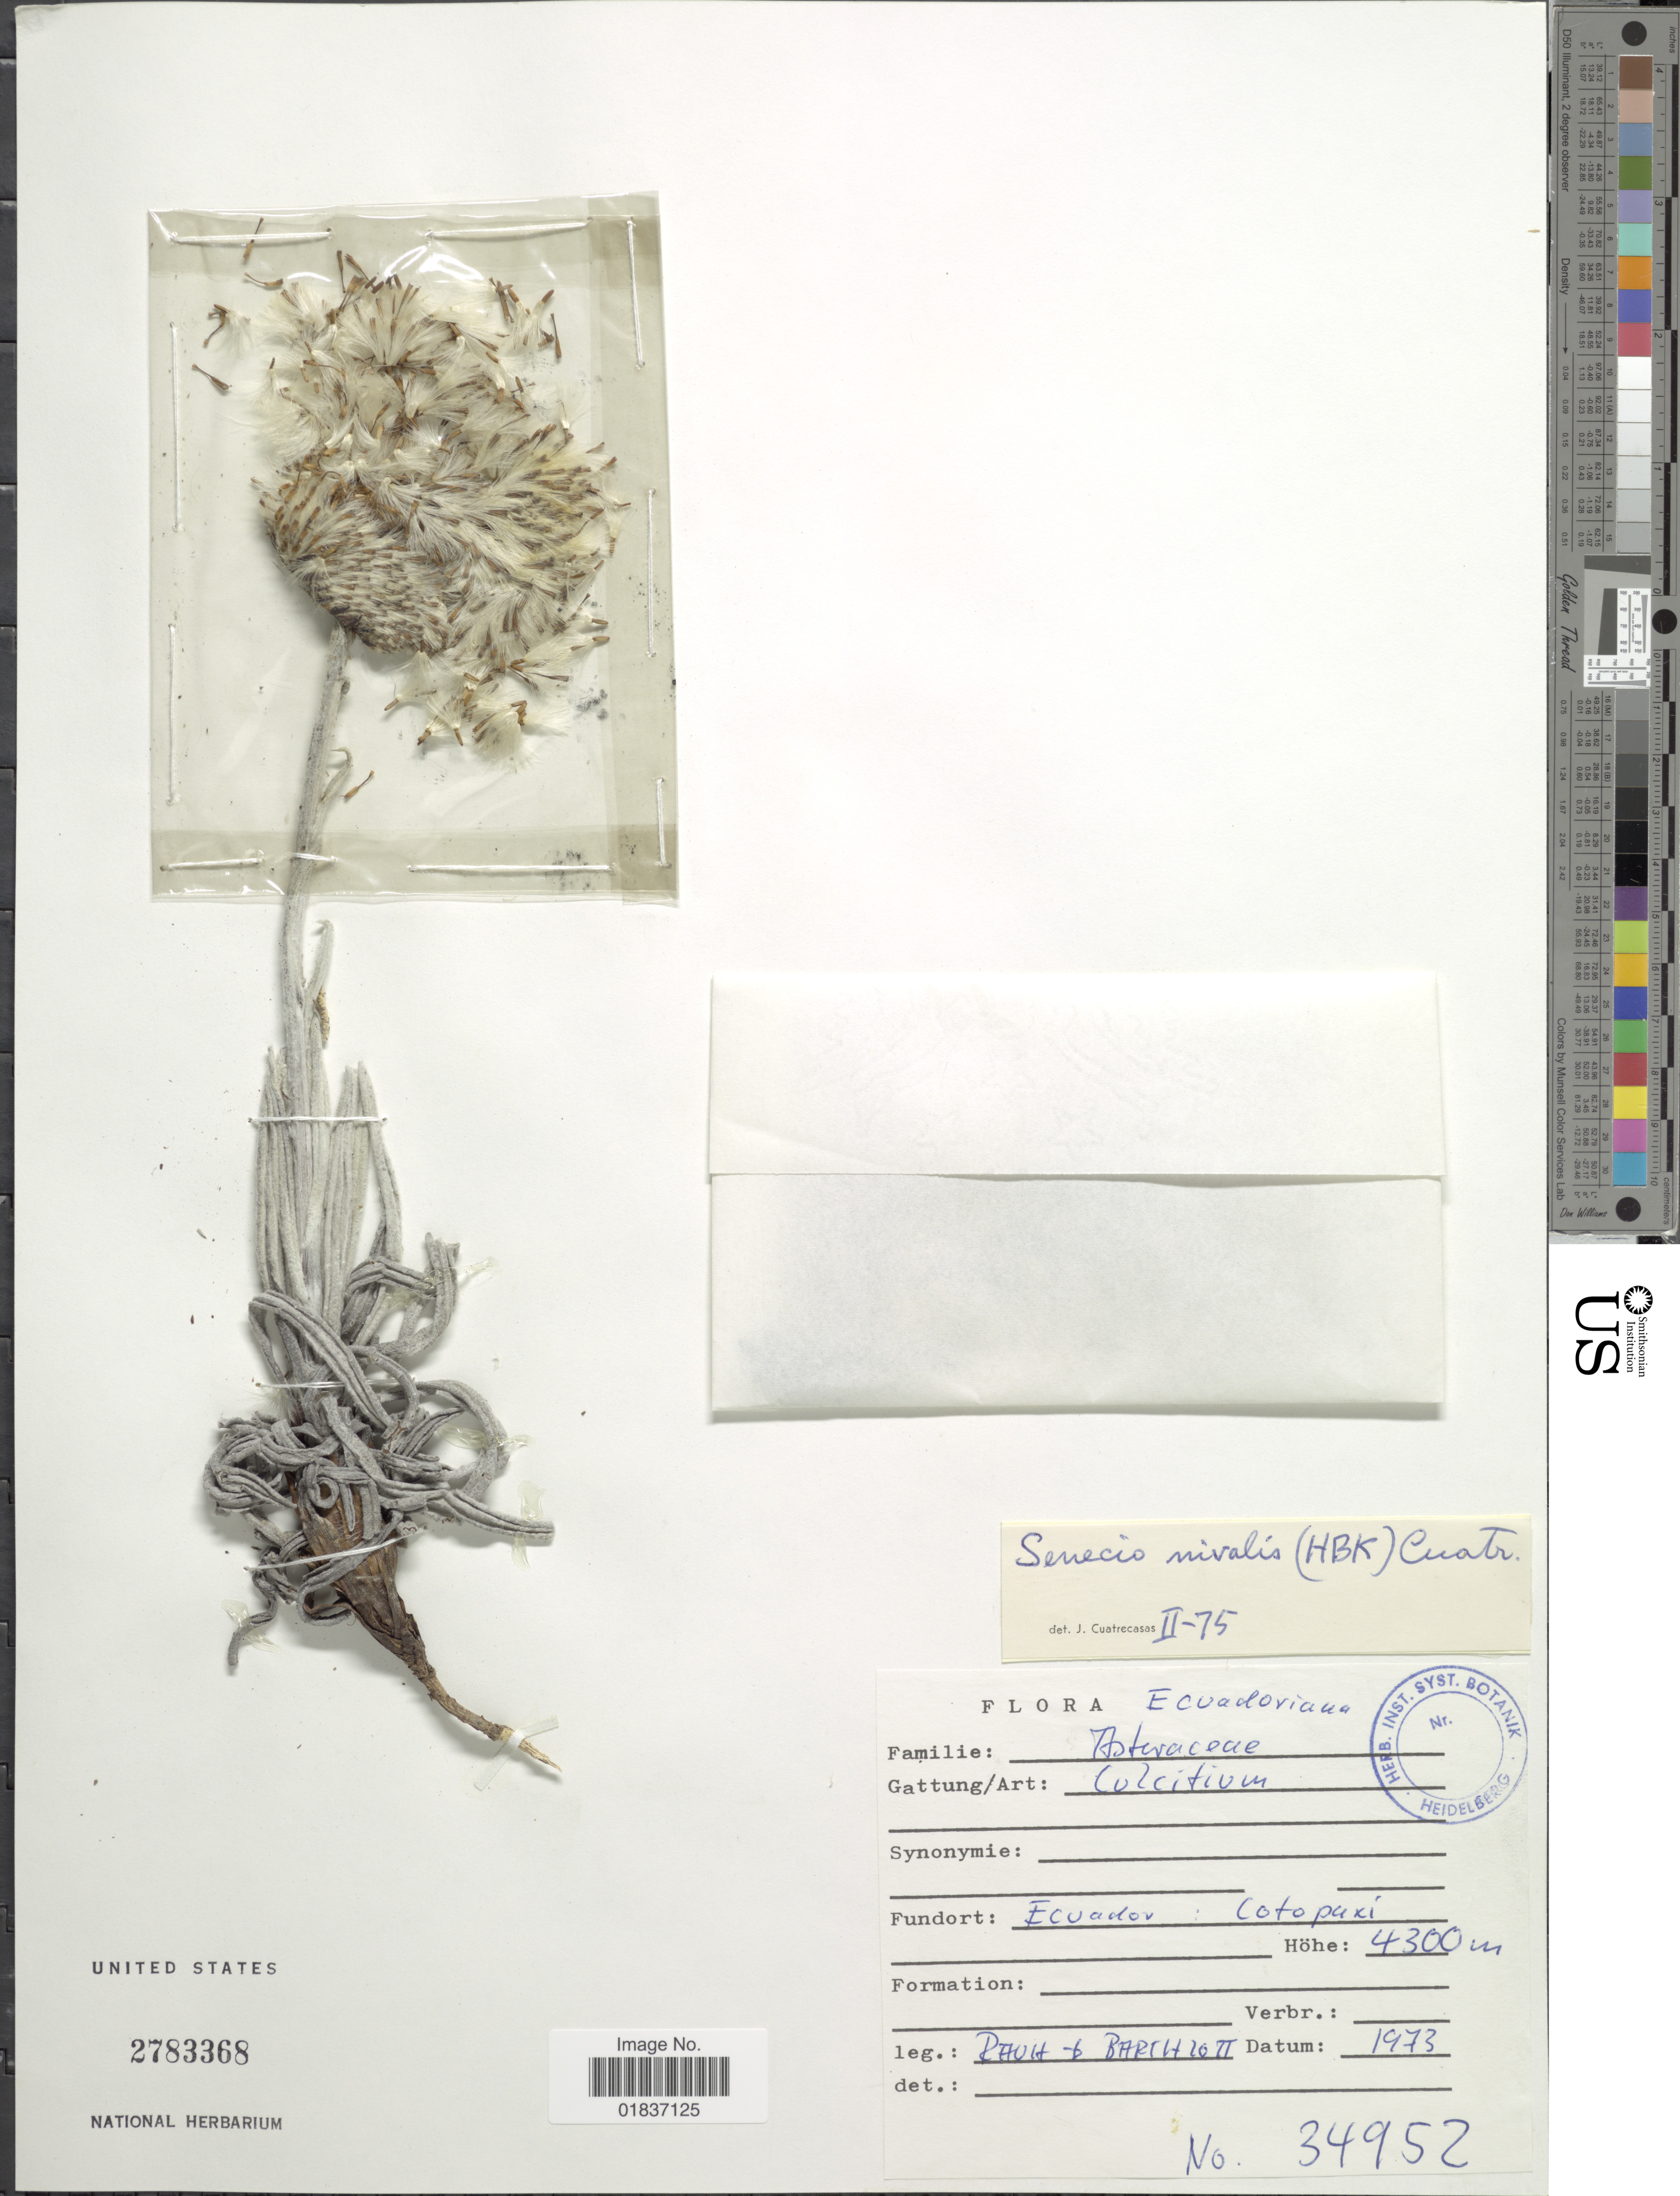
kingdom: Plantae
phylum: Tracheophyta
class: Magnoliopsida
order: Asterales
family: Asteraceae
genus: Senecio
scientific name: Senecio nivalis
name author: (Kunth) Cuatrec.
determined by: Salomon, Luciana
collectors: W. Rauh & W. Barthlott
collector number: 34952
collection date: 1973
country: Ecuador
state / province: Cotopaxi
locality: Cotopaxi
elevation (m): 4300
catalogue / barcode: US 2783368